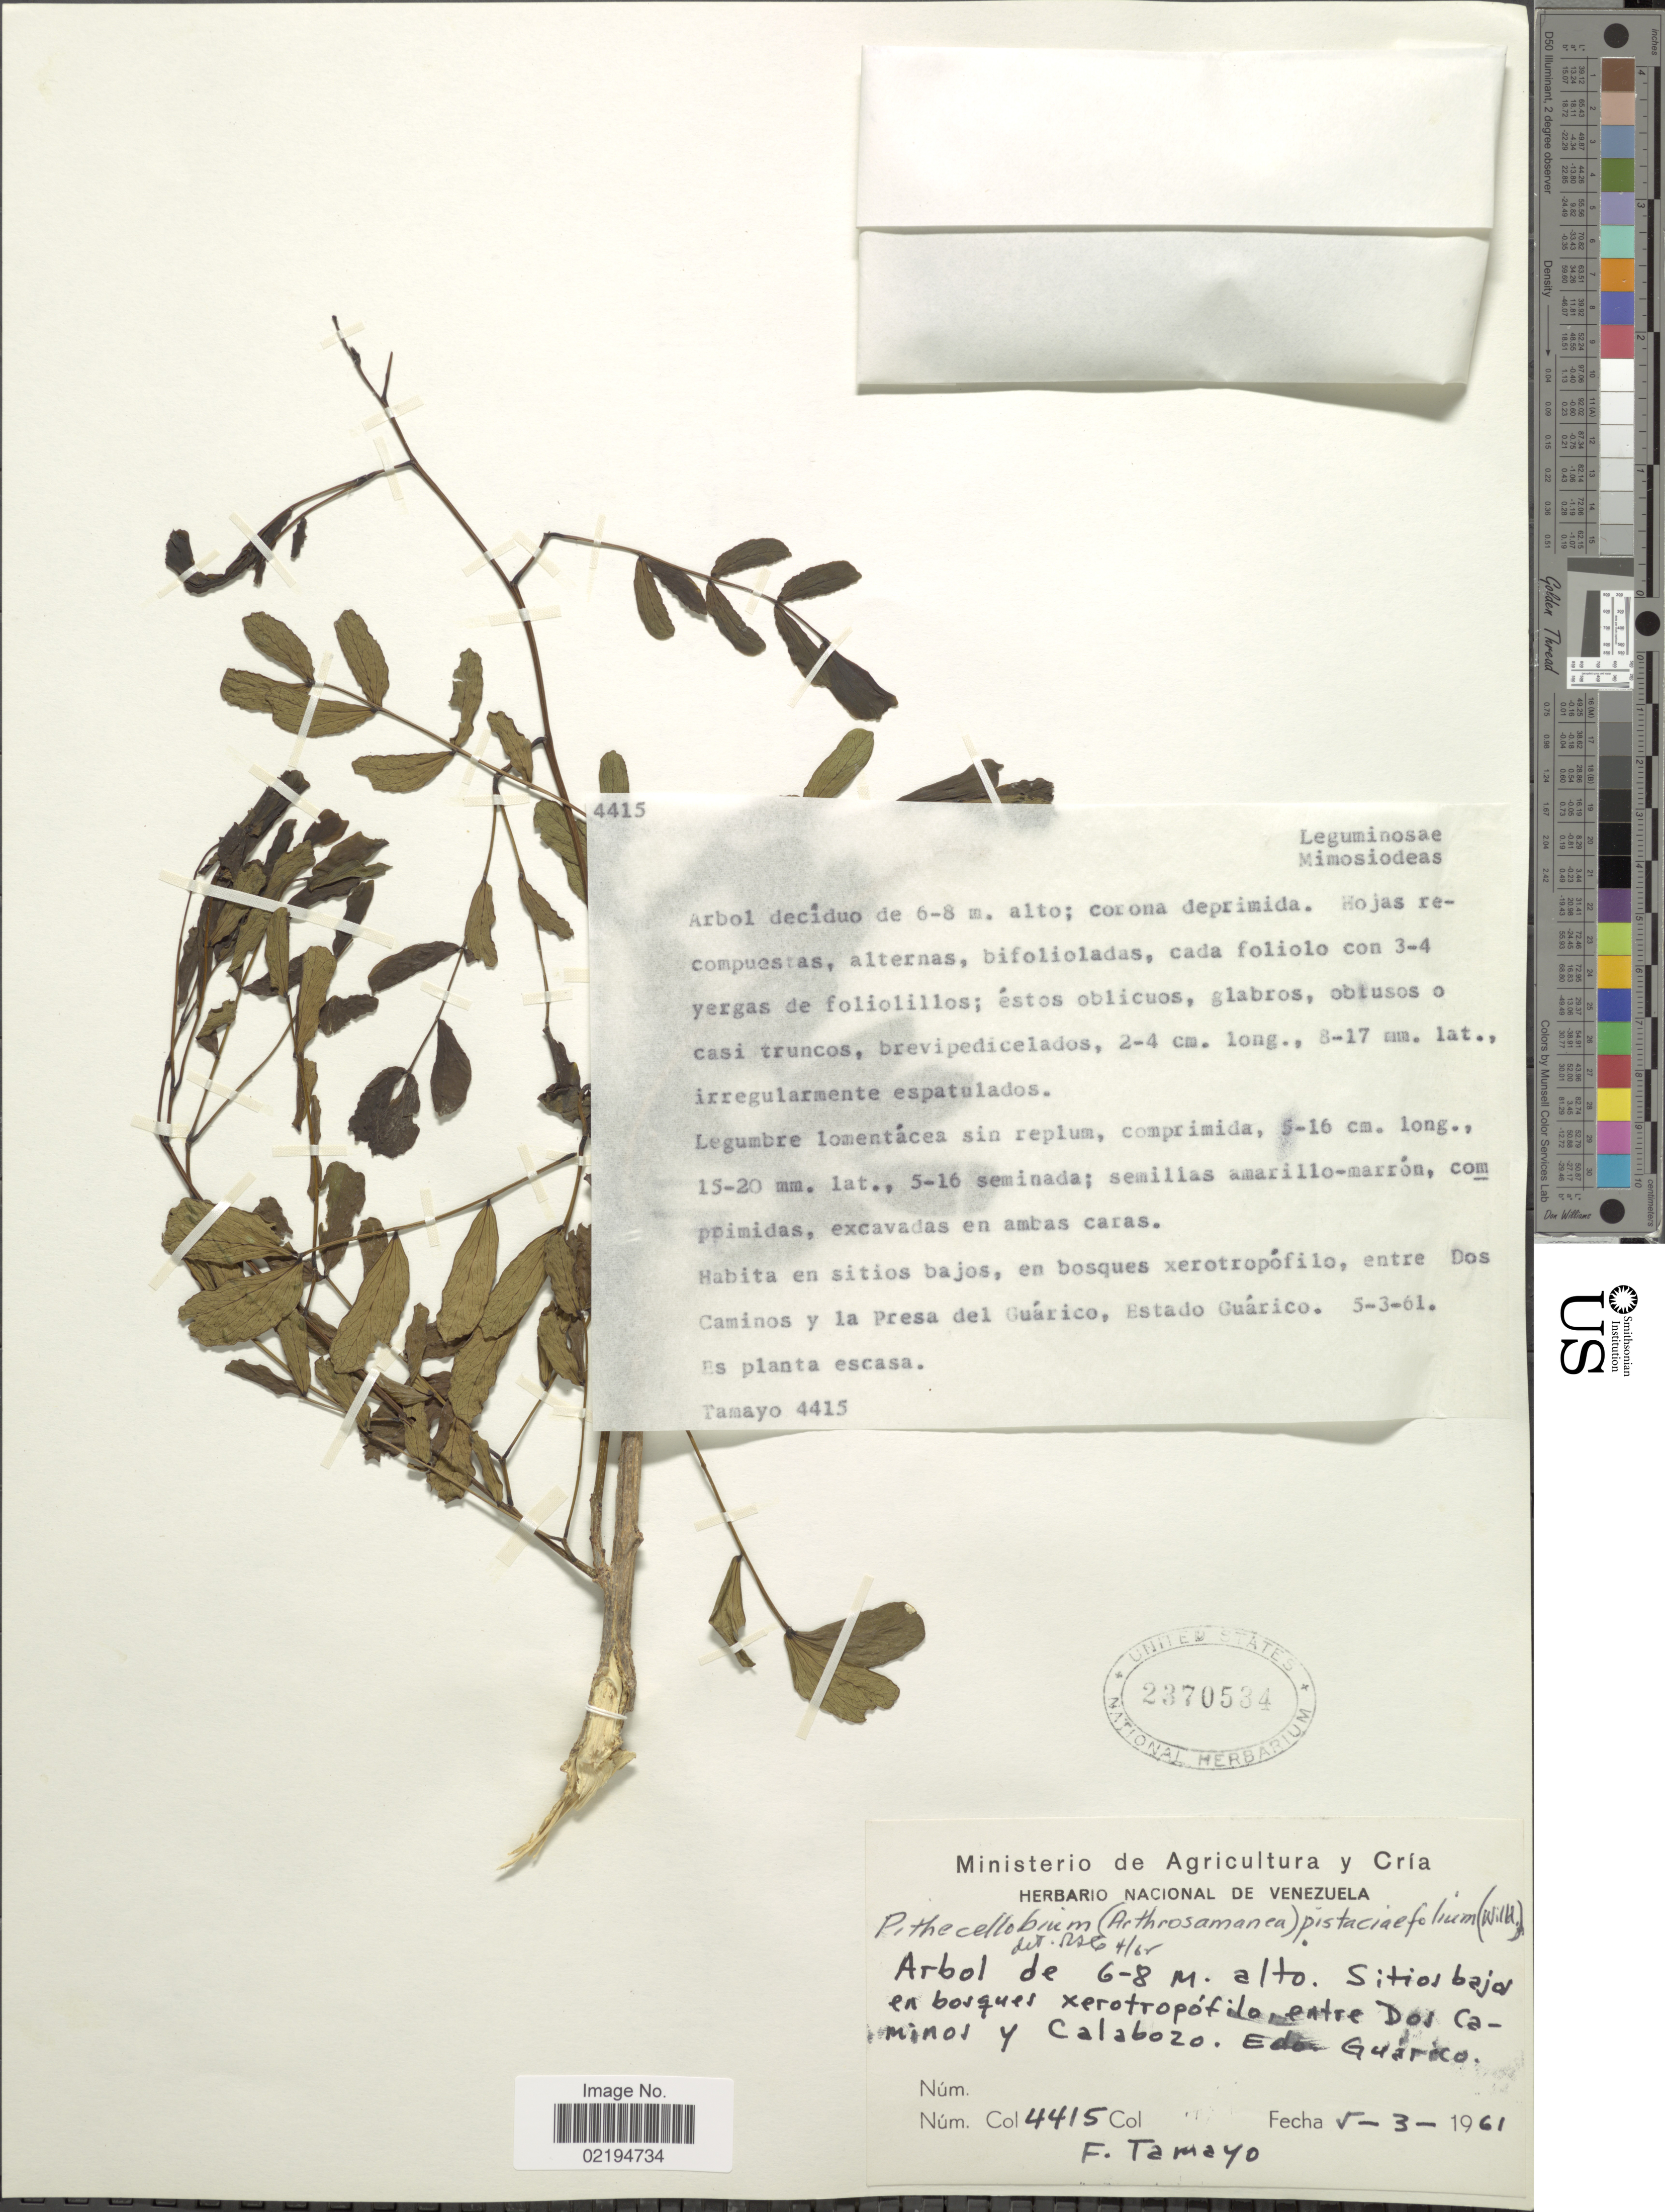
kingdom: Plantae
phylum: Tracheophyta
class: Magnoliopsida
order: Fabales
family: Fabaceae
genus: Pseudalbizzia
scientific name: Pseudalbizzia pistaciifolia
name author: (Willd.) Koenen & Duno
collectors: F. Tamayo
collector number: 4415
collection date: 1961-03-05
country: Venezuela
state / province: Guárico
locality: Sitios bajos en bosques entre Dos Caminos y Calabozo, y entre la Presa del Guarico.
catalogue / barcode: US 2370534